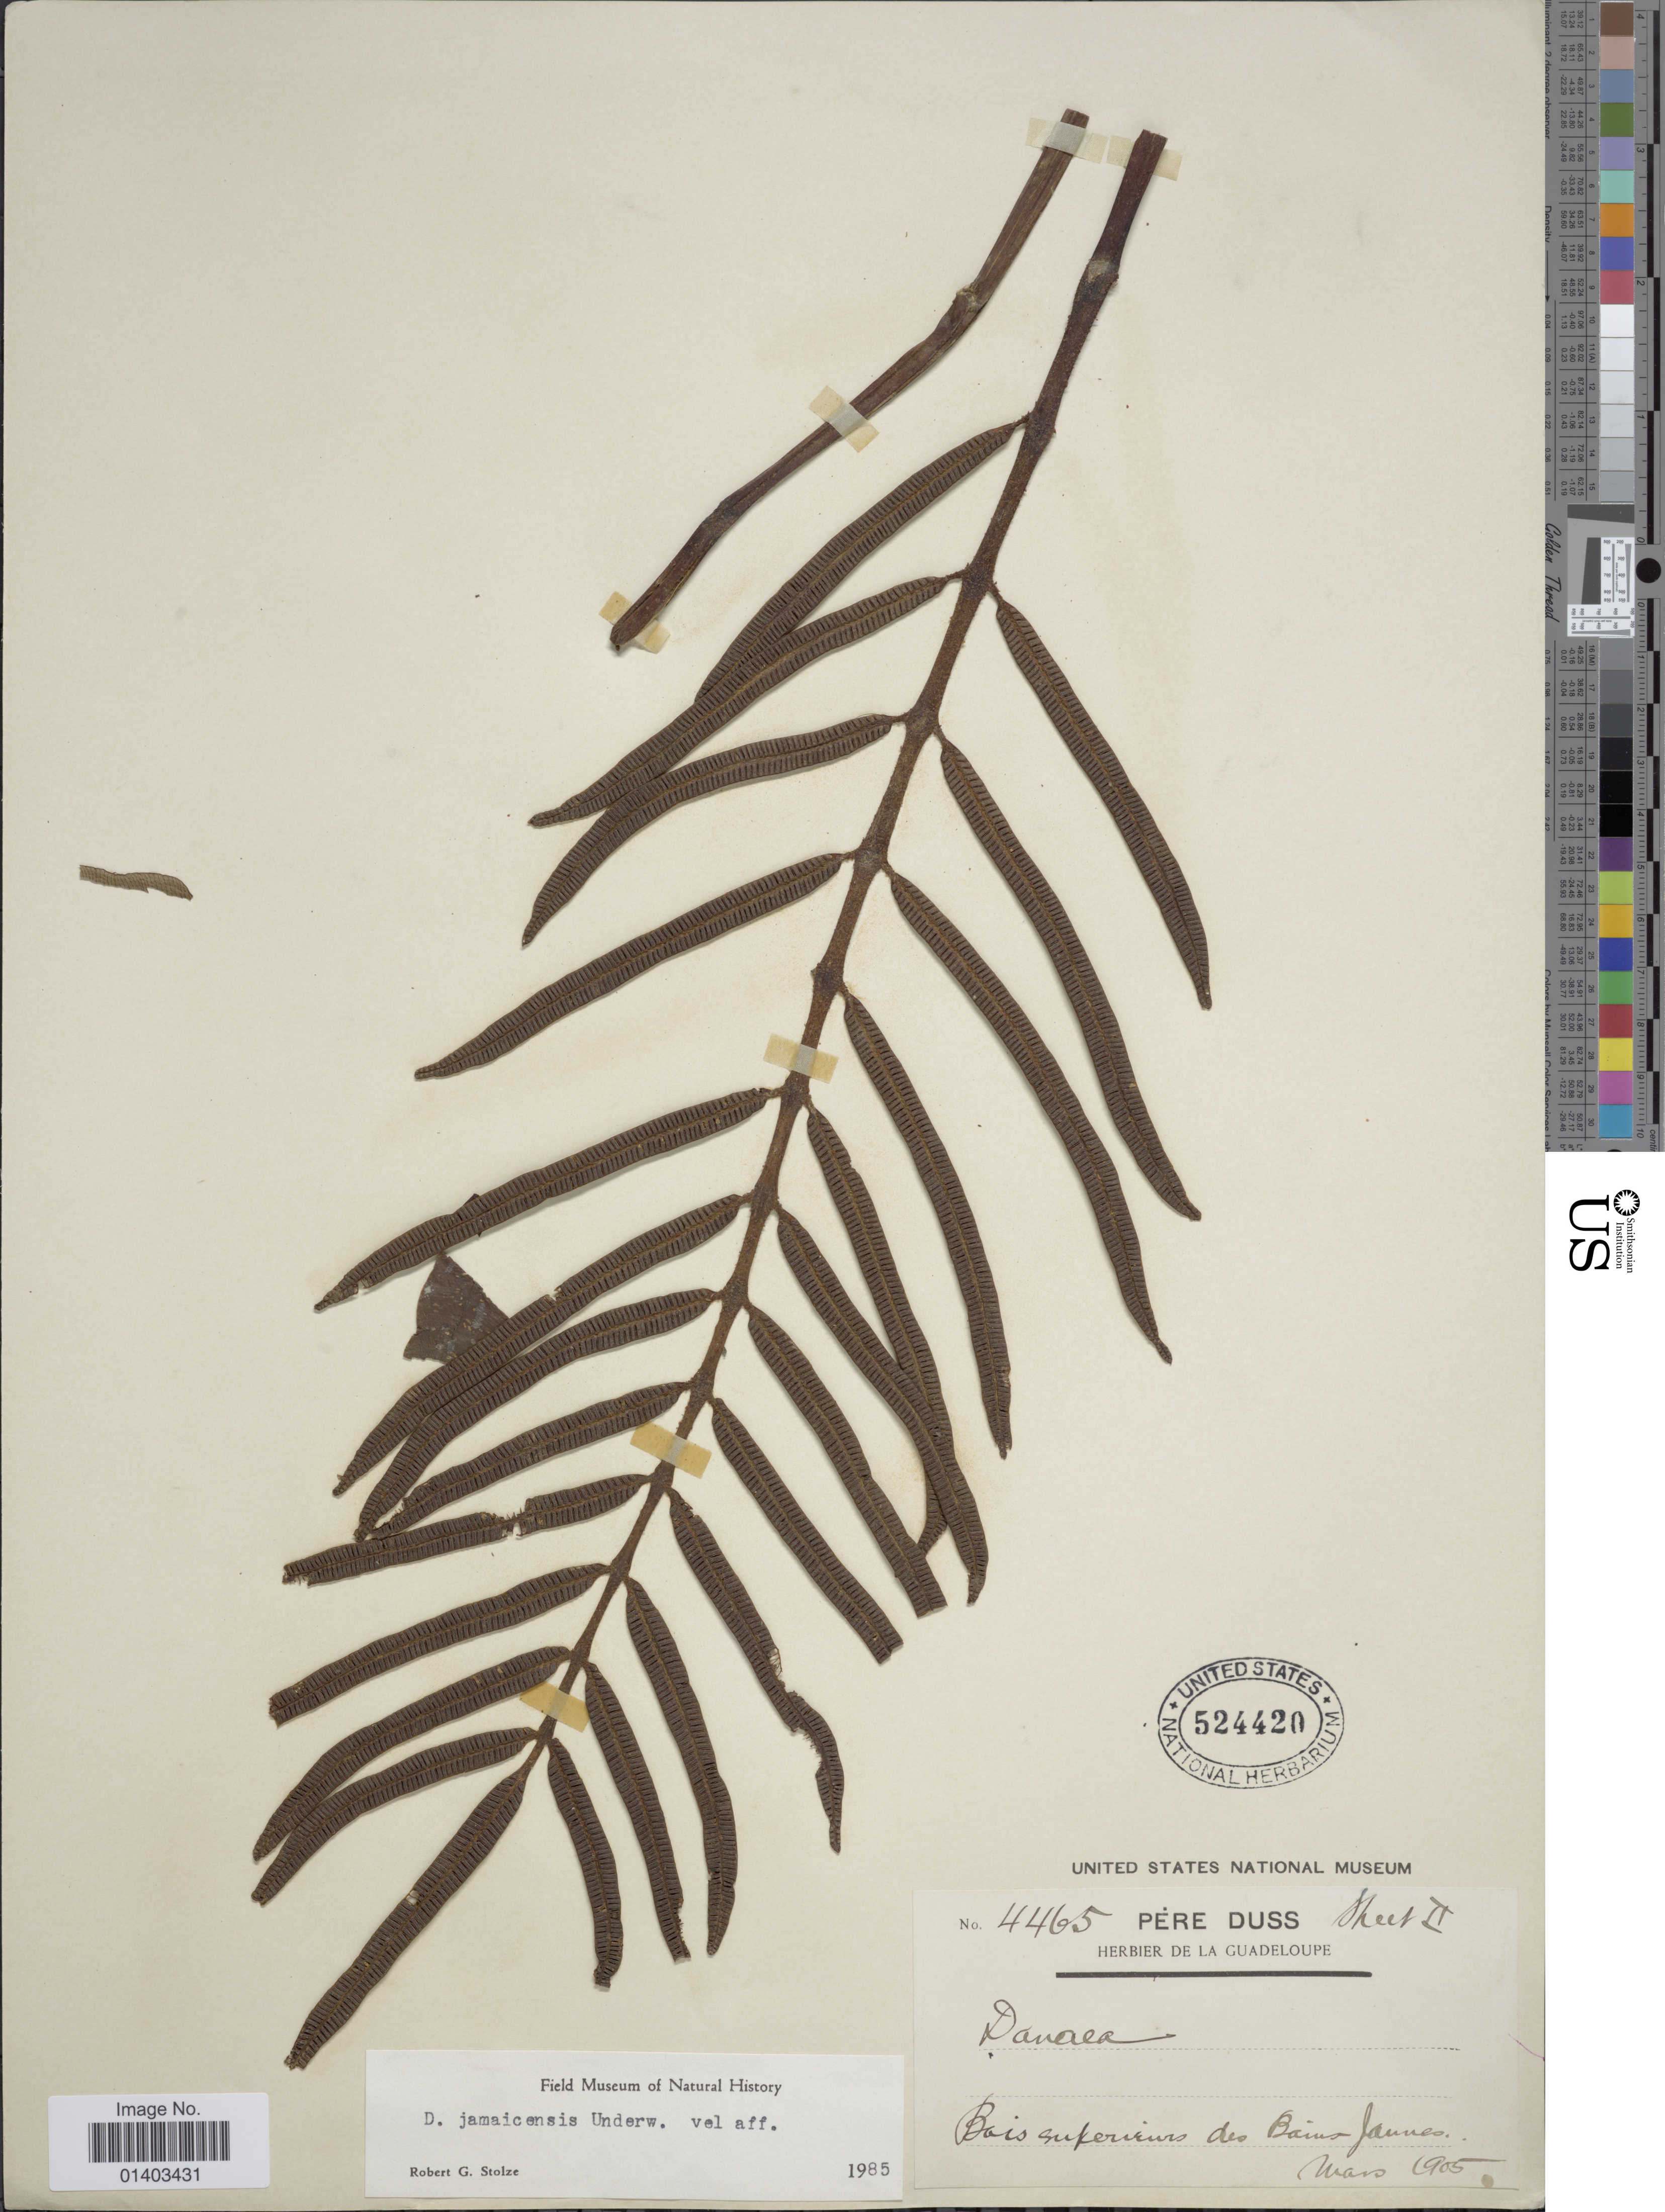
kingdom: Plantae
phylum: Tracheophyta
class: Polypodiopsida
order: Marattiales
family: Marattiaceae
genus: Danaea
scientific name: Danaea x manzeana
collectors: Père Duss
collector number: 4465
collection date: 1905-03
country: Guadeloupe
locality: Bois superieurs des Bains Jaunes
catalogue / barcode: US 524420